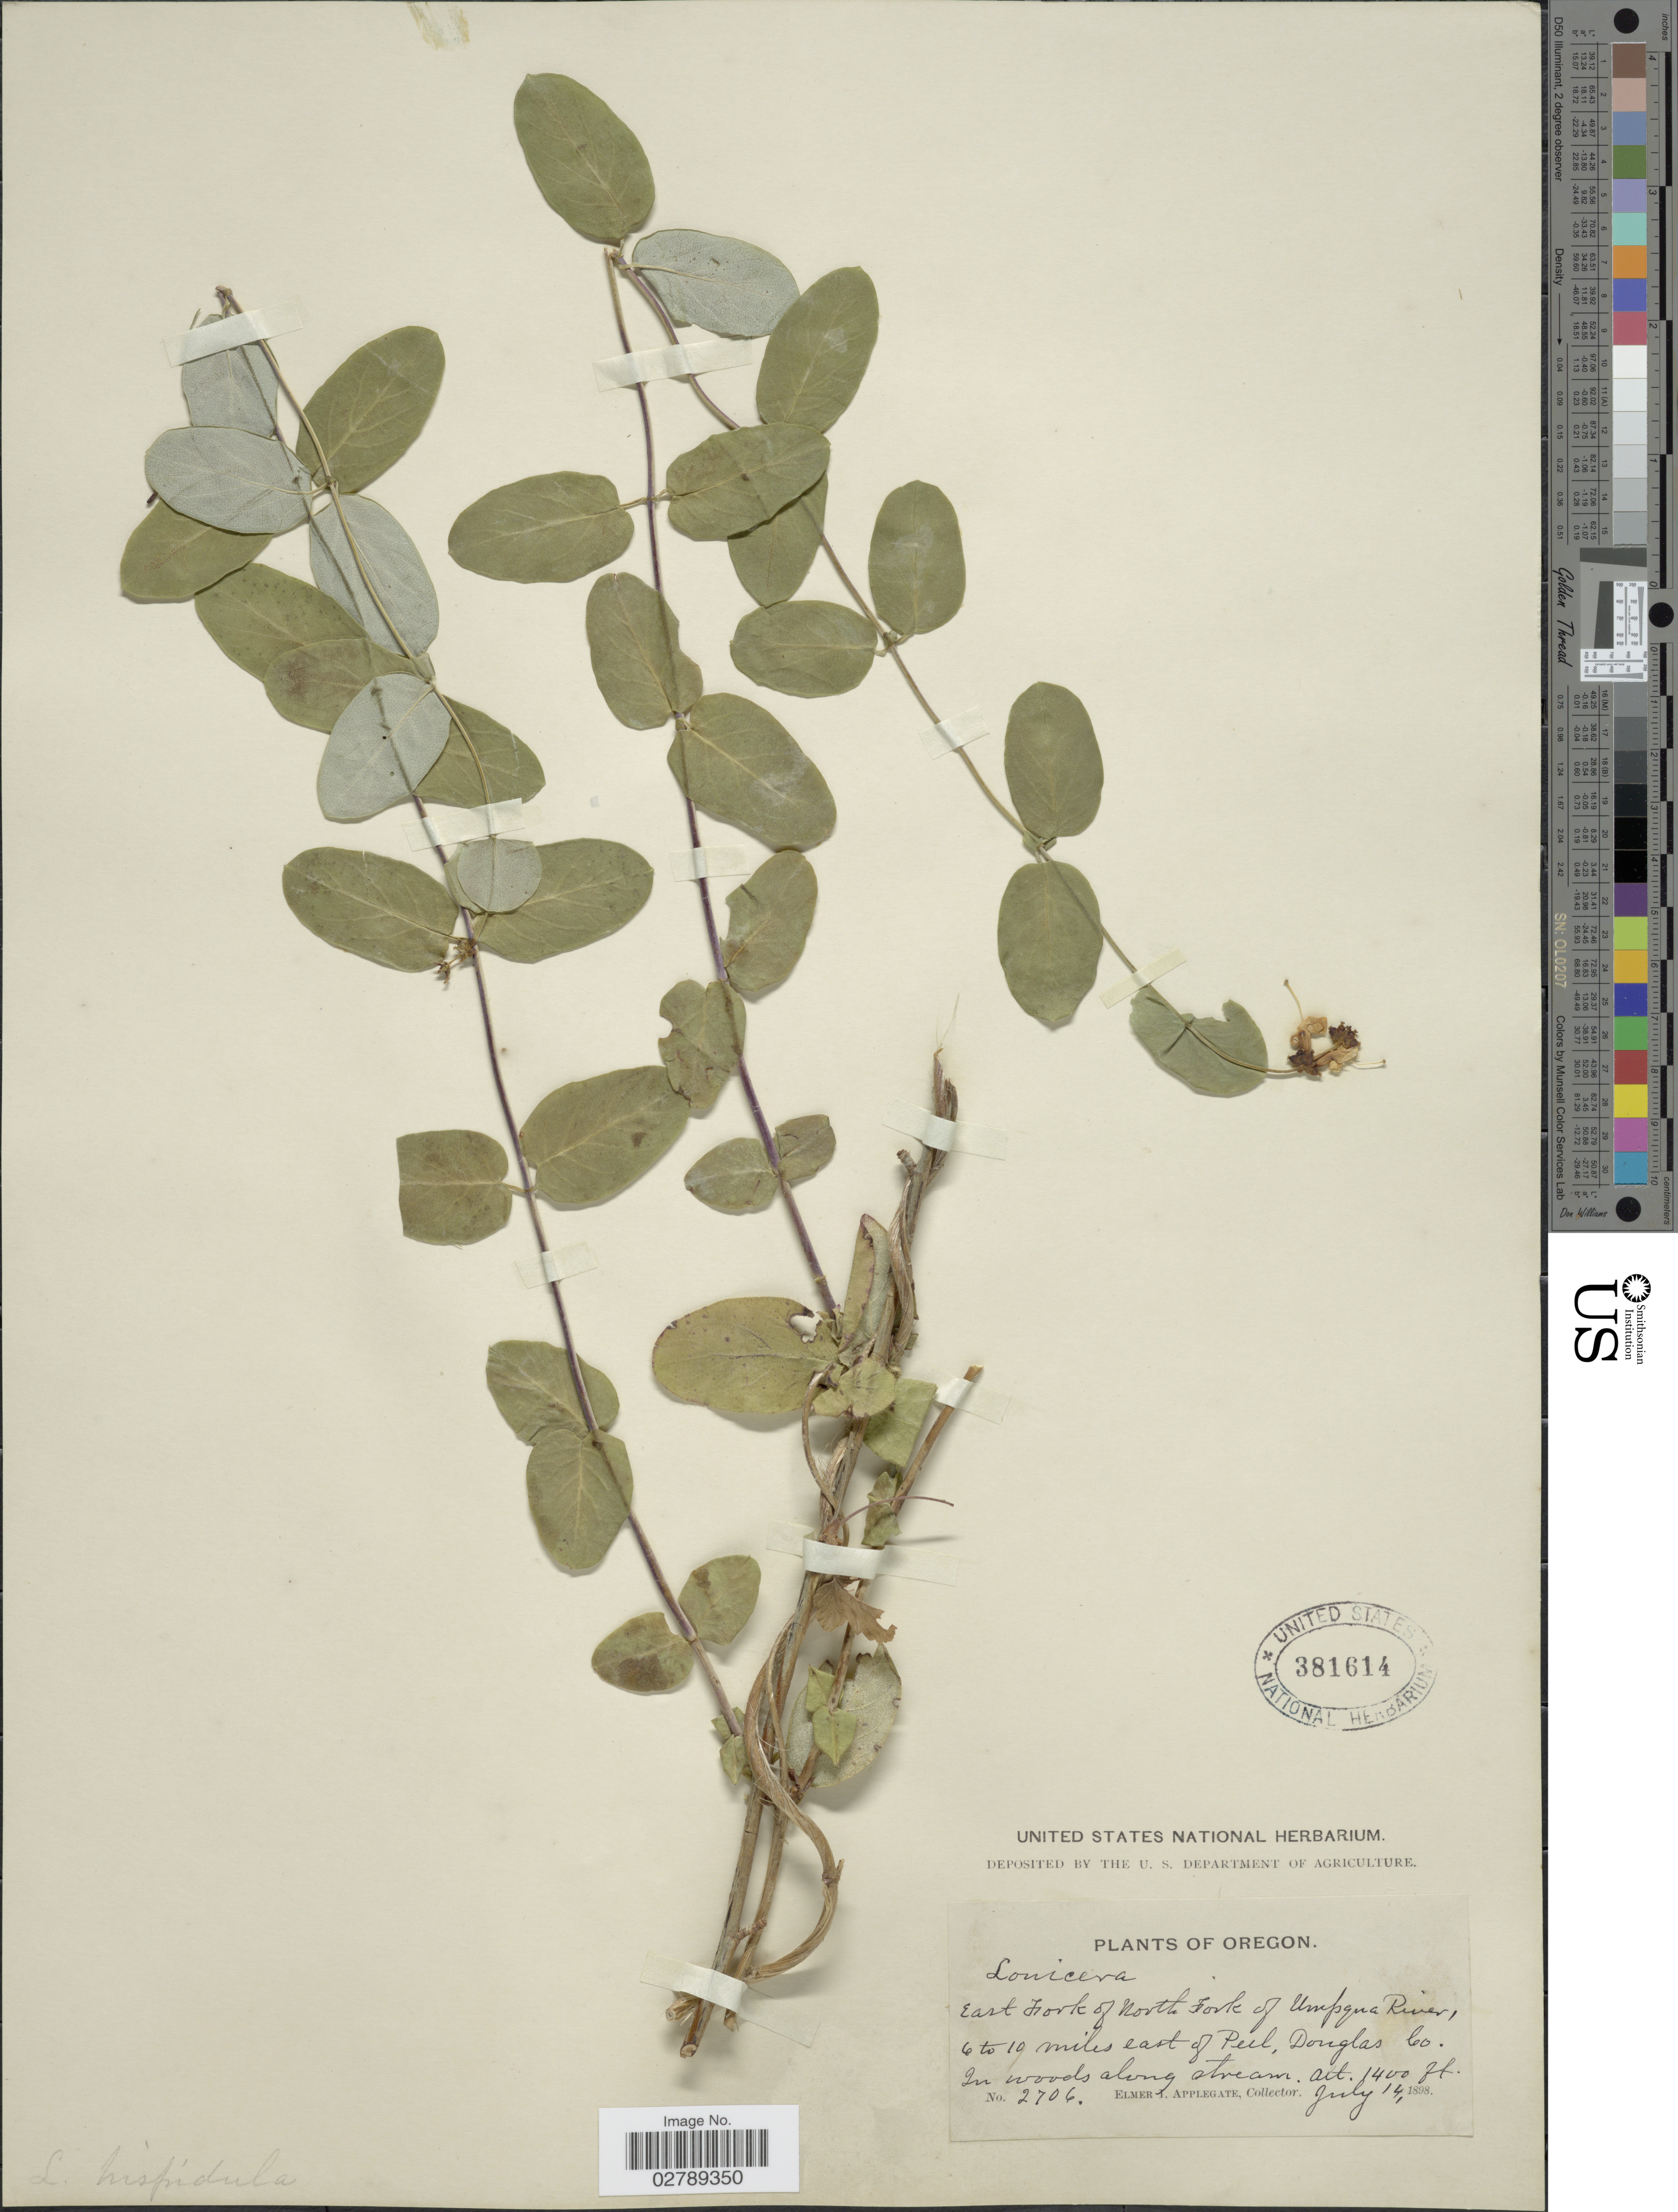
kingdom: Plantae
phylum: Tracheophyta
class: Magnoliopsida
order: Dipsacales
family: Caprifoliaceae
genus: Lonicera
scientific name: Lonicera hispidula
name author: Douglas ex Lindl.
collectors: E. I. Applegate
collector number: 2706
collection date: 1898-07-14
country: United States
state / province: Oregon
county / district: Douglas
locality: East Fork of North Fork of Umpqua River, 6 to 10 miles east of Peel, Douglas Co.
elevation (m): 427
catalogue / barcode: US 381614